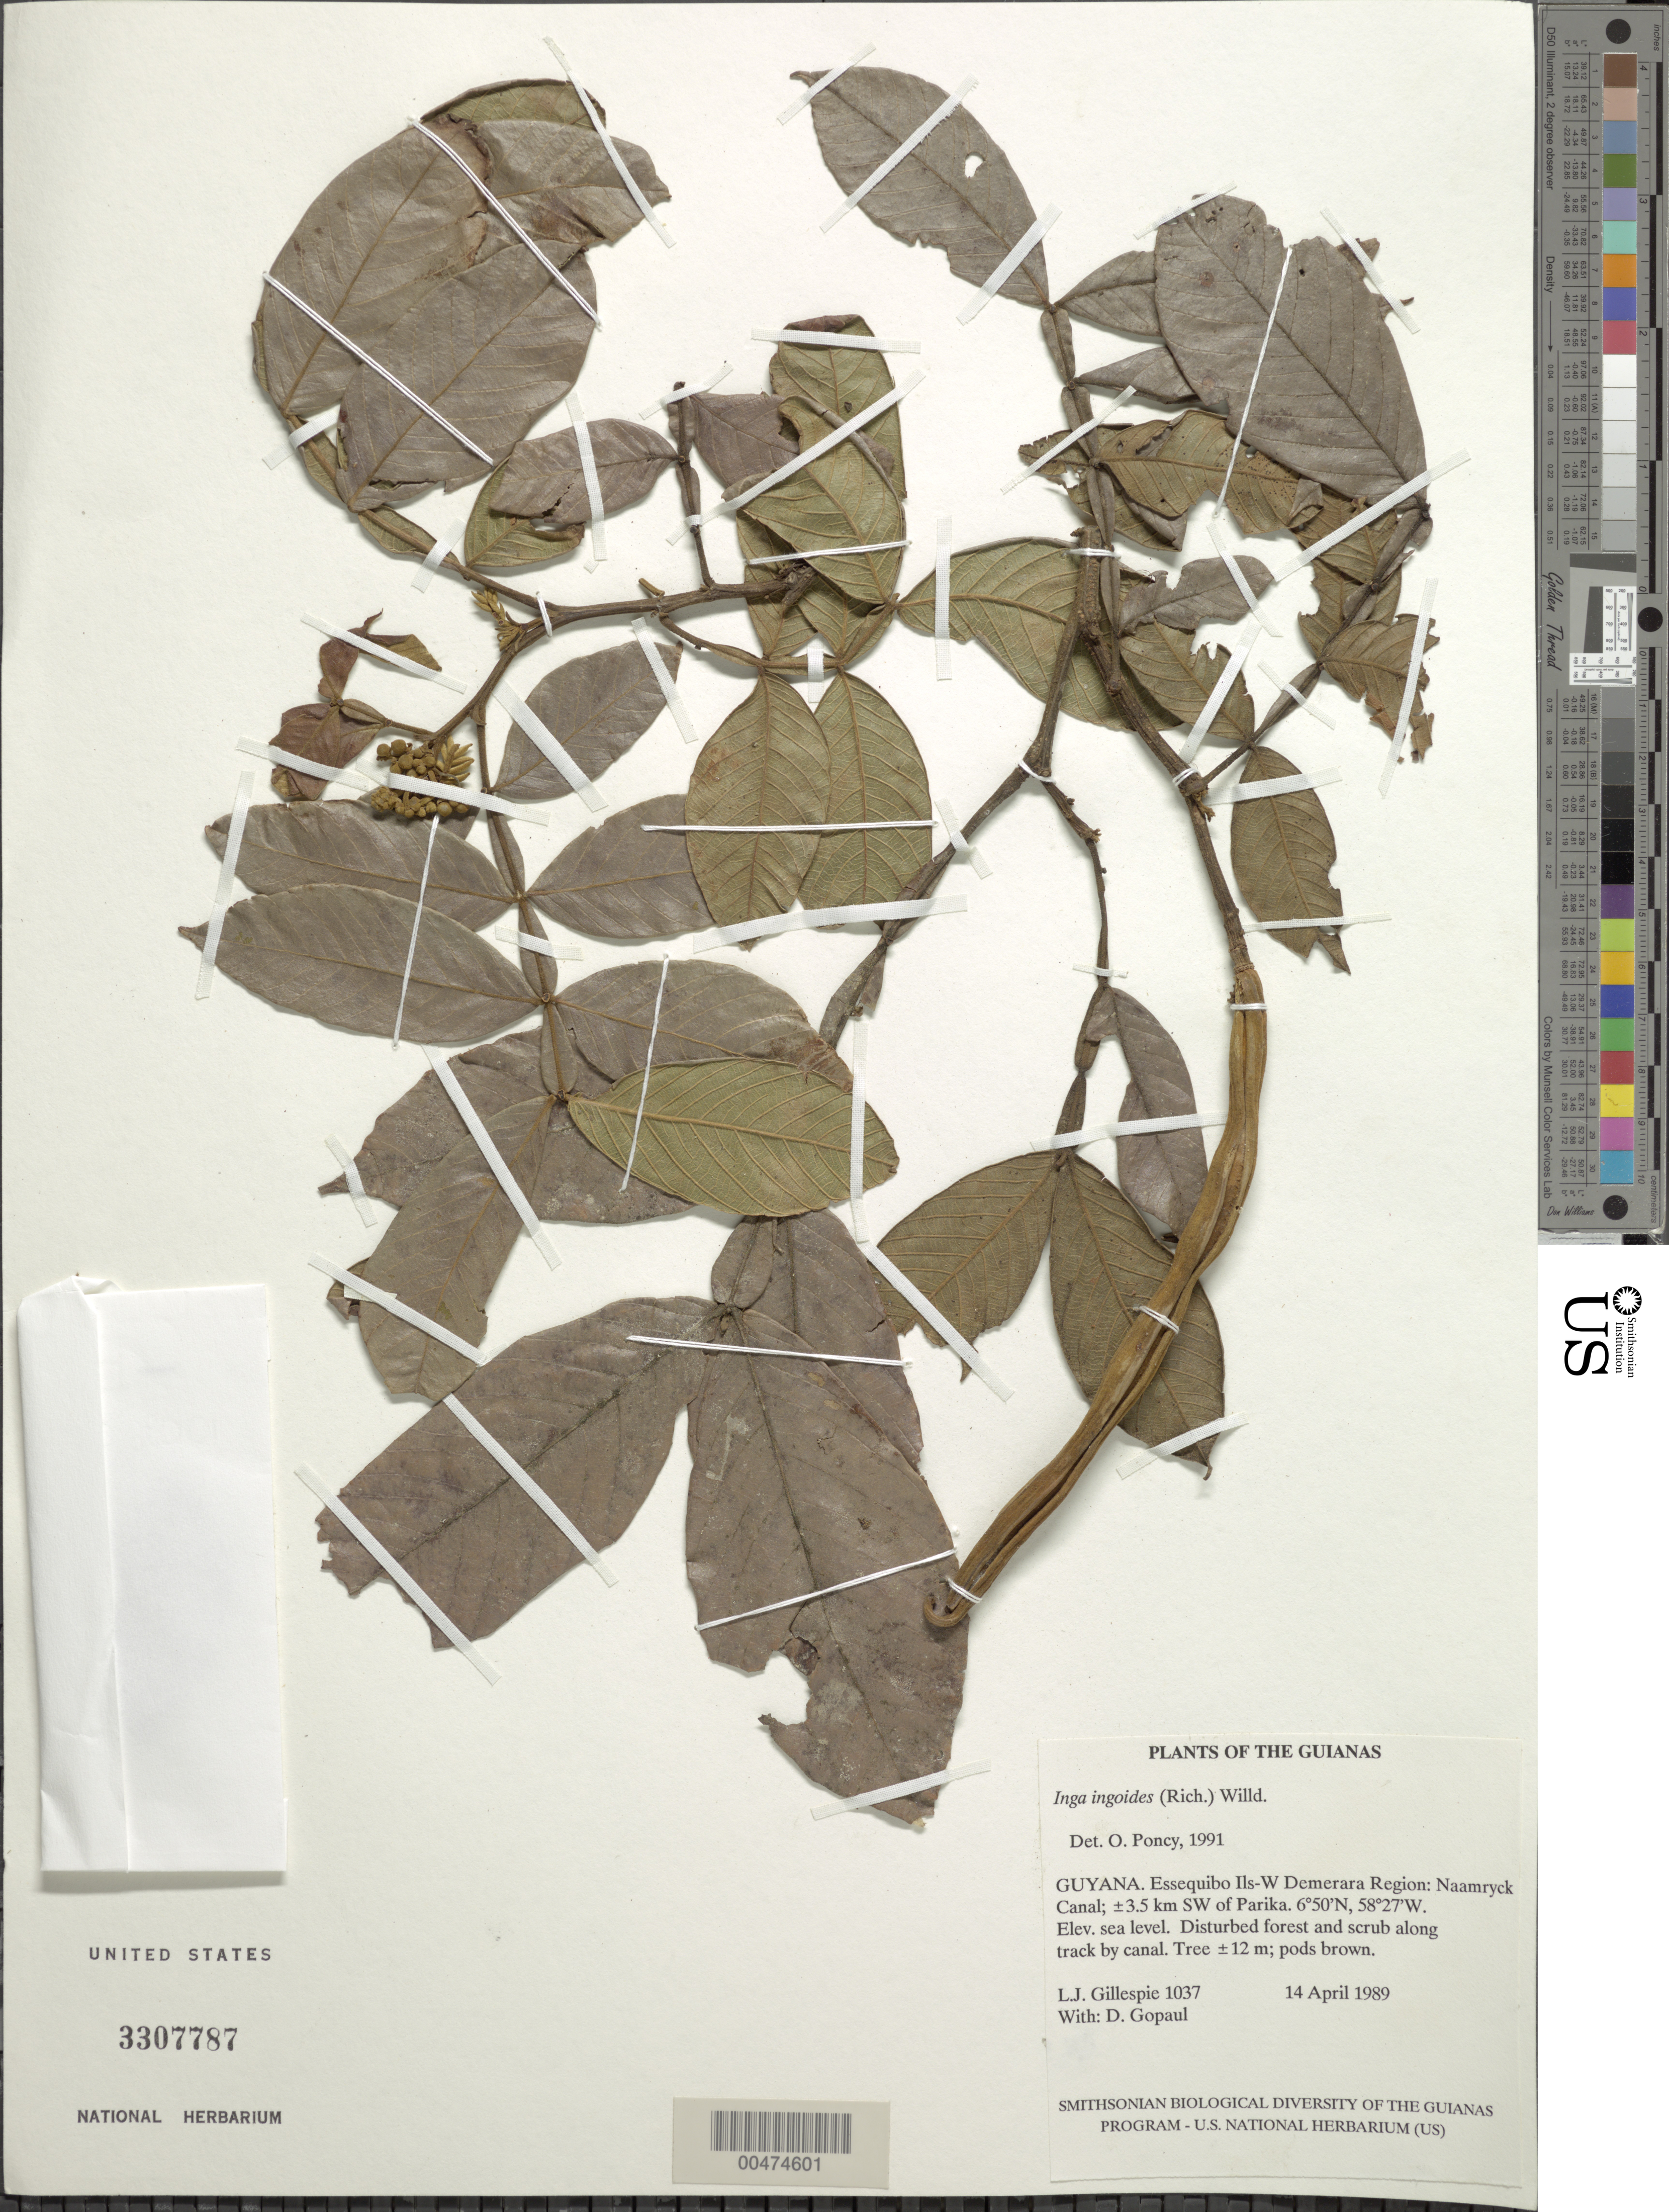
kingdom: Plantae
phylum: Tracheophyta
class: Magnoliopsida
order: Fabales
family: Fabaceae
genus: Inga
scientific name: Inga ingoides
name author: (Rich.) Willd.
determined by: Poncy, O.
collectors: L. J. Gillespie & D. Gopaul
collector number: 1037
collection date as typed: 14 April 1989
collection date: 1989-04-14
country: Guyana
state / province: Essequibo Isl-W. Demerara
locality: Naamryck Canal; ±3.5 km SW of Parika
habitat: Disturbed forest and scrub along track by canal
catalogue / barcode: US 3307787